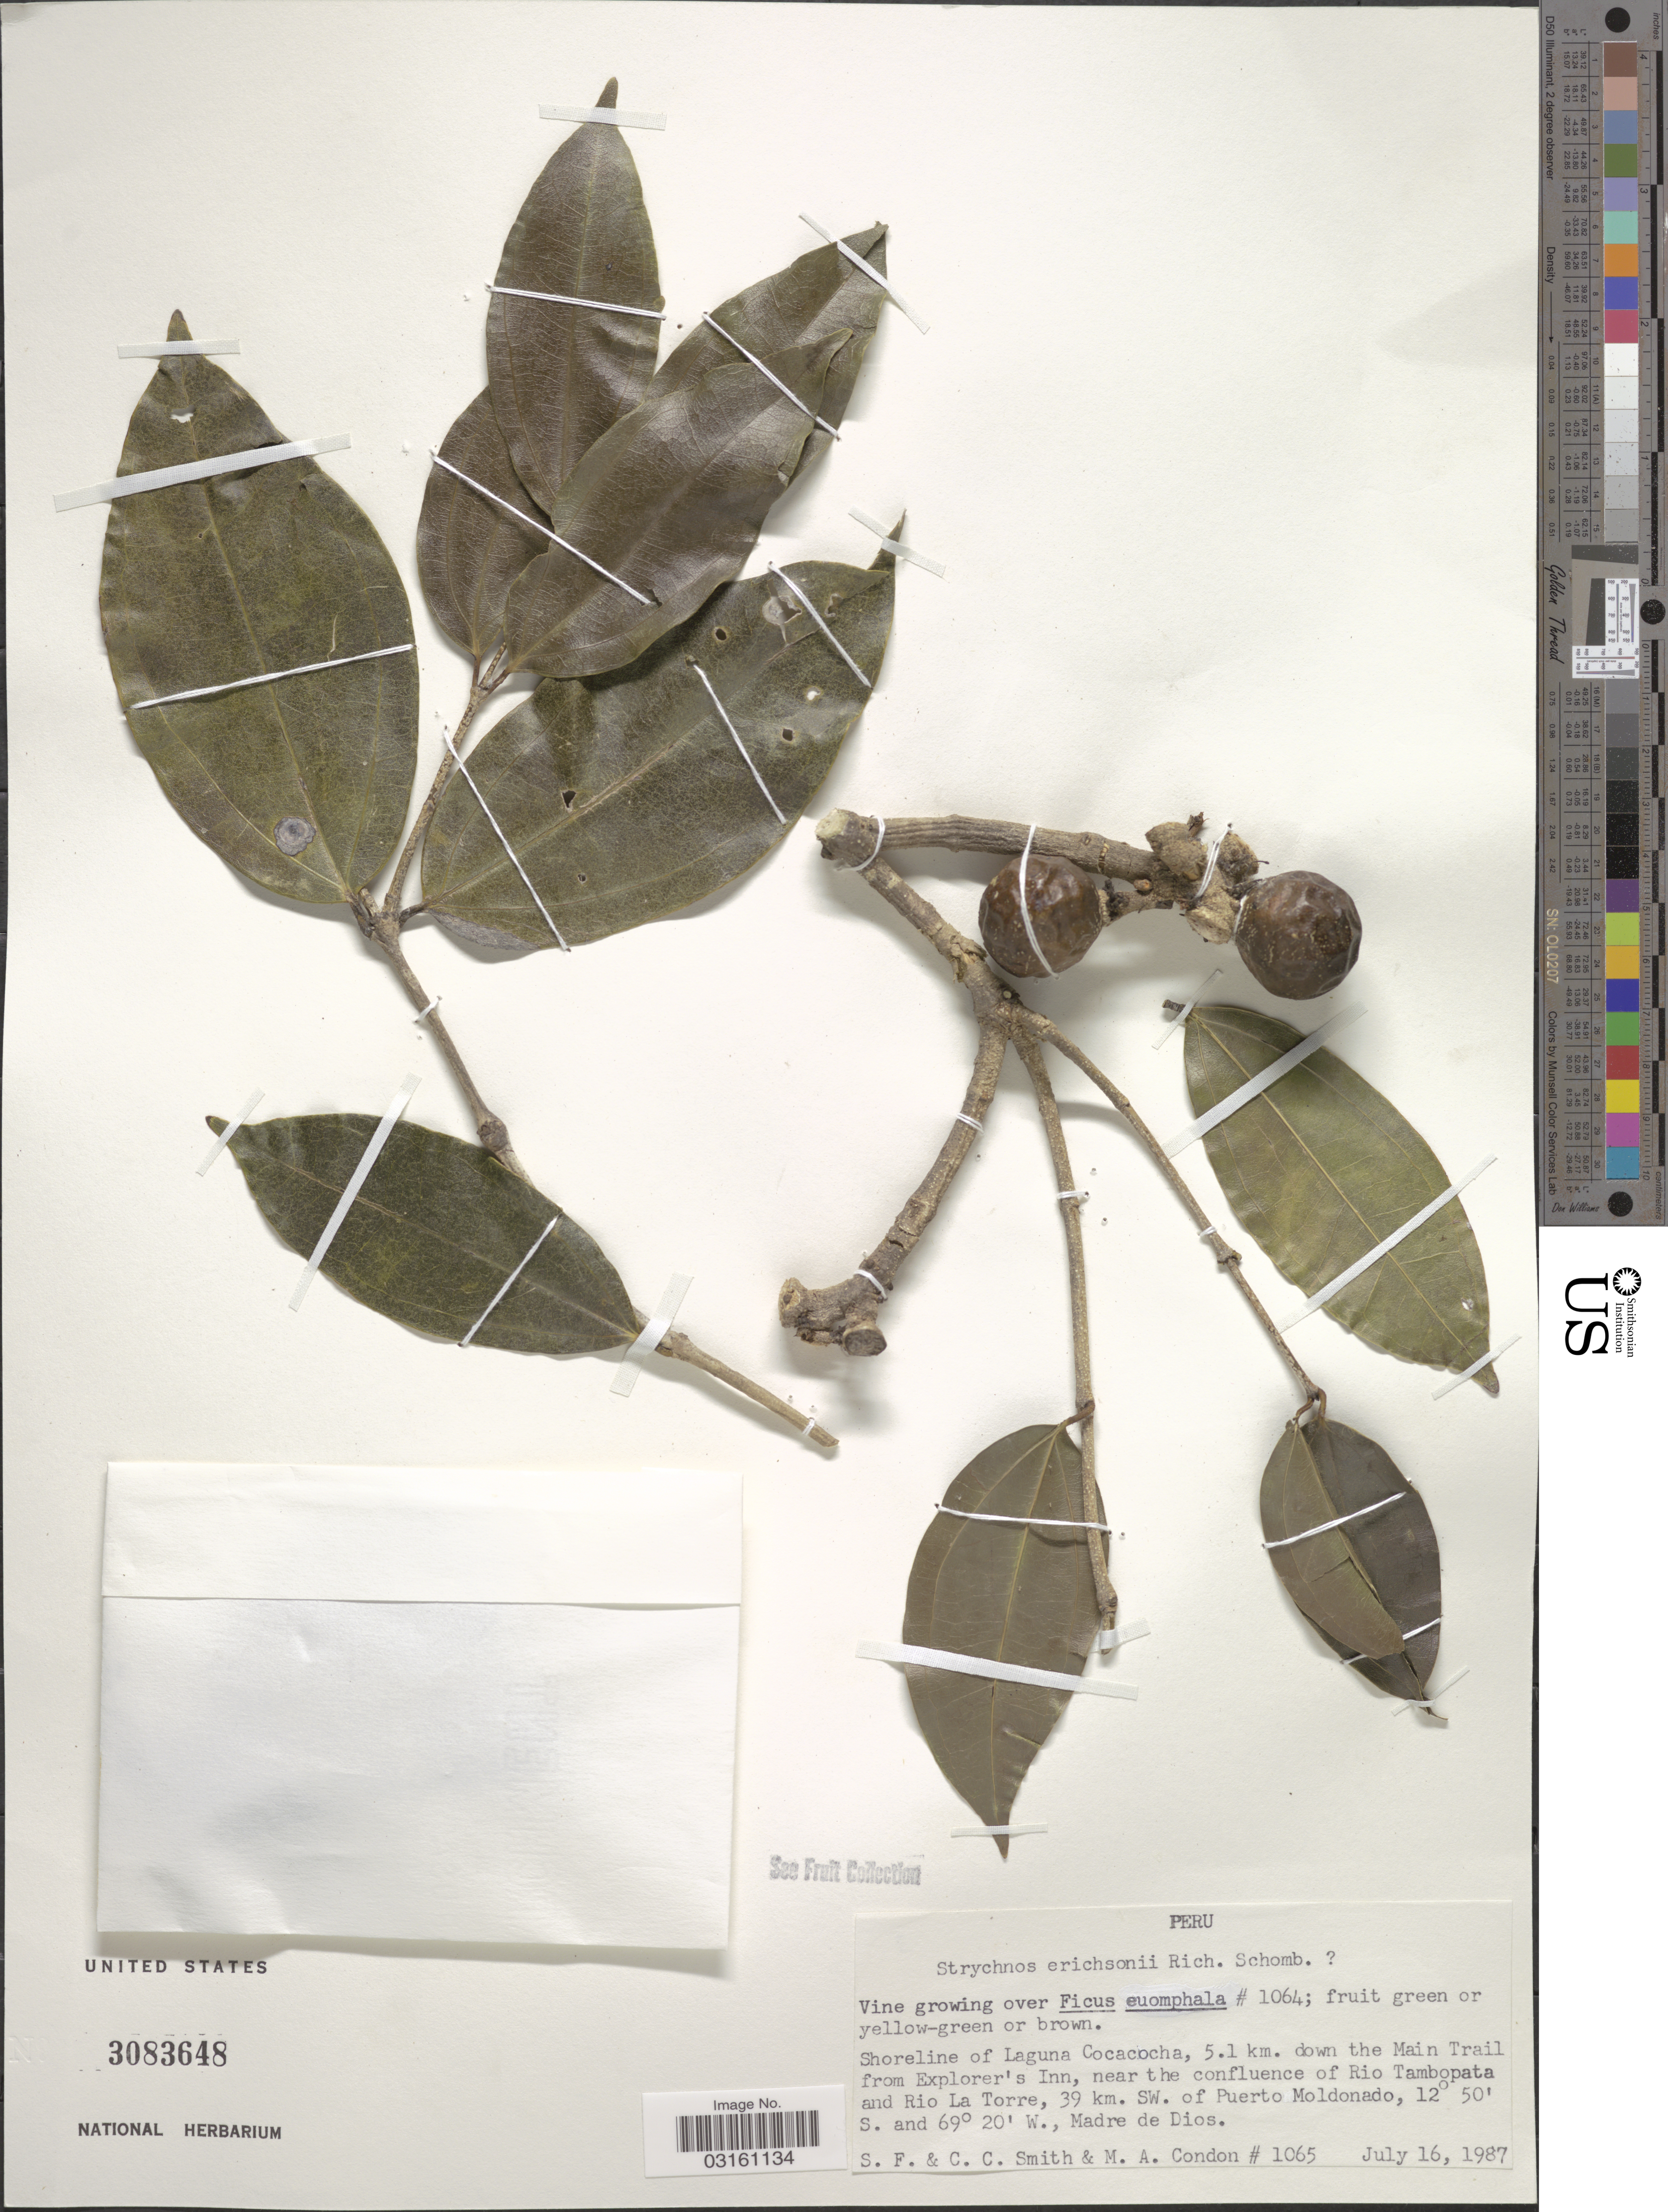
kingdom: Plantae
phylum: Tracheophyta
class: Magnoliopsida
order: Gentianales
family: Loganiaceae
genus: Strychnos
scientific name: Strychnos erichsonii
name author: R.H. Schomb. ex Progel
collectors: S.F. Smith, C. C. Smith & M. Condon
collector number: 1065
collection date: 1987-07-16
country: Peru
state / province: Madre de Dios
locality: Shoreline of Laguna Cocacocha, 5.1 km. down the Main Trail from Explorer's Inn, near the confluence of Rio Tambopata and Rio La Torre, 39 km. SW. of Puerto Moldonado.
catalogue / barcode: US 3083648